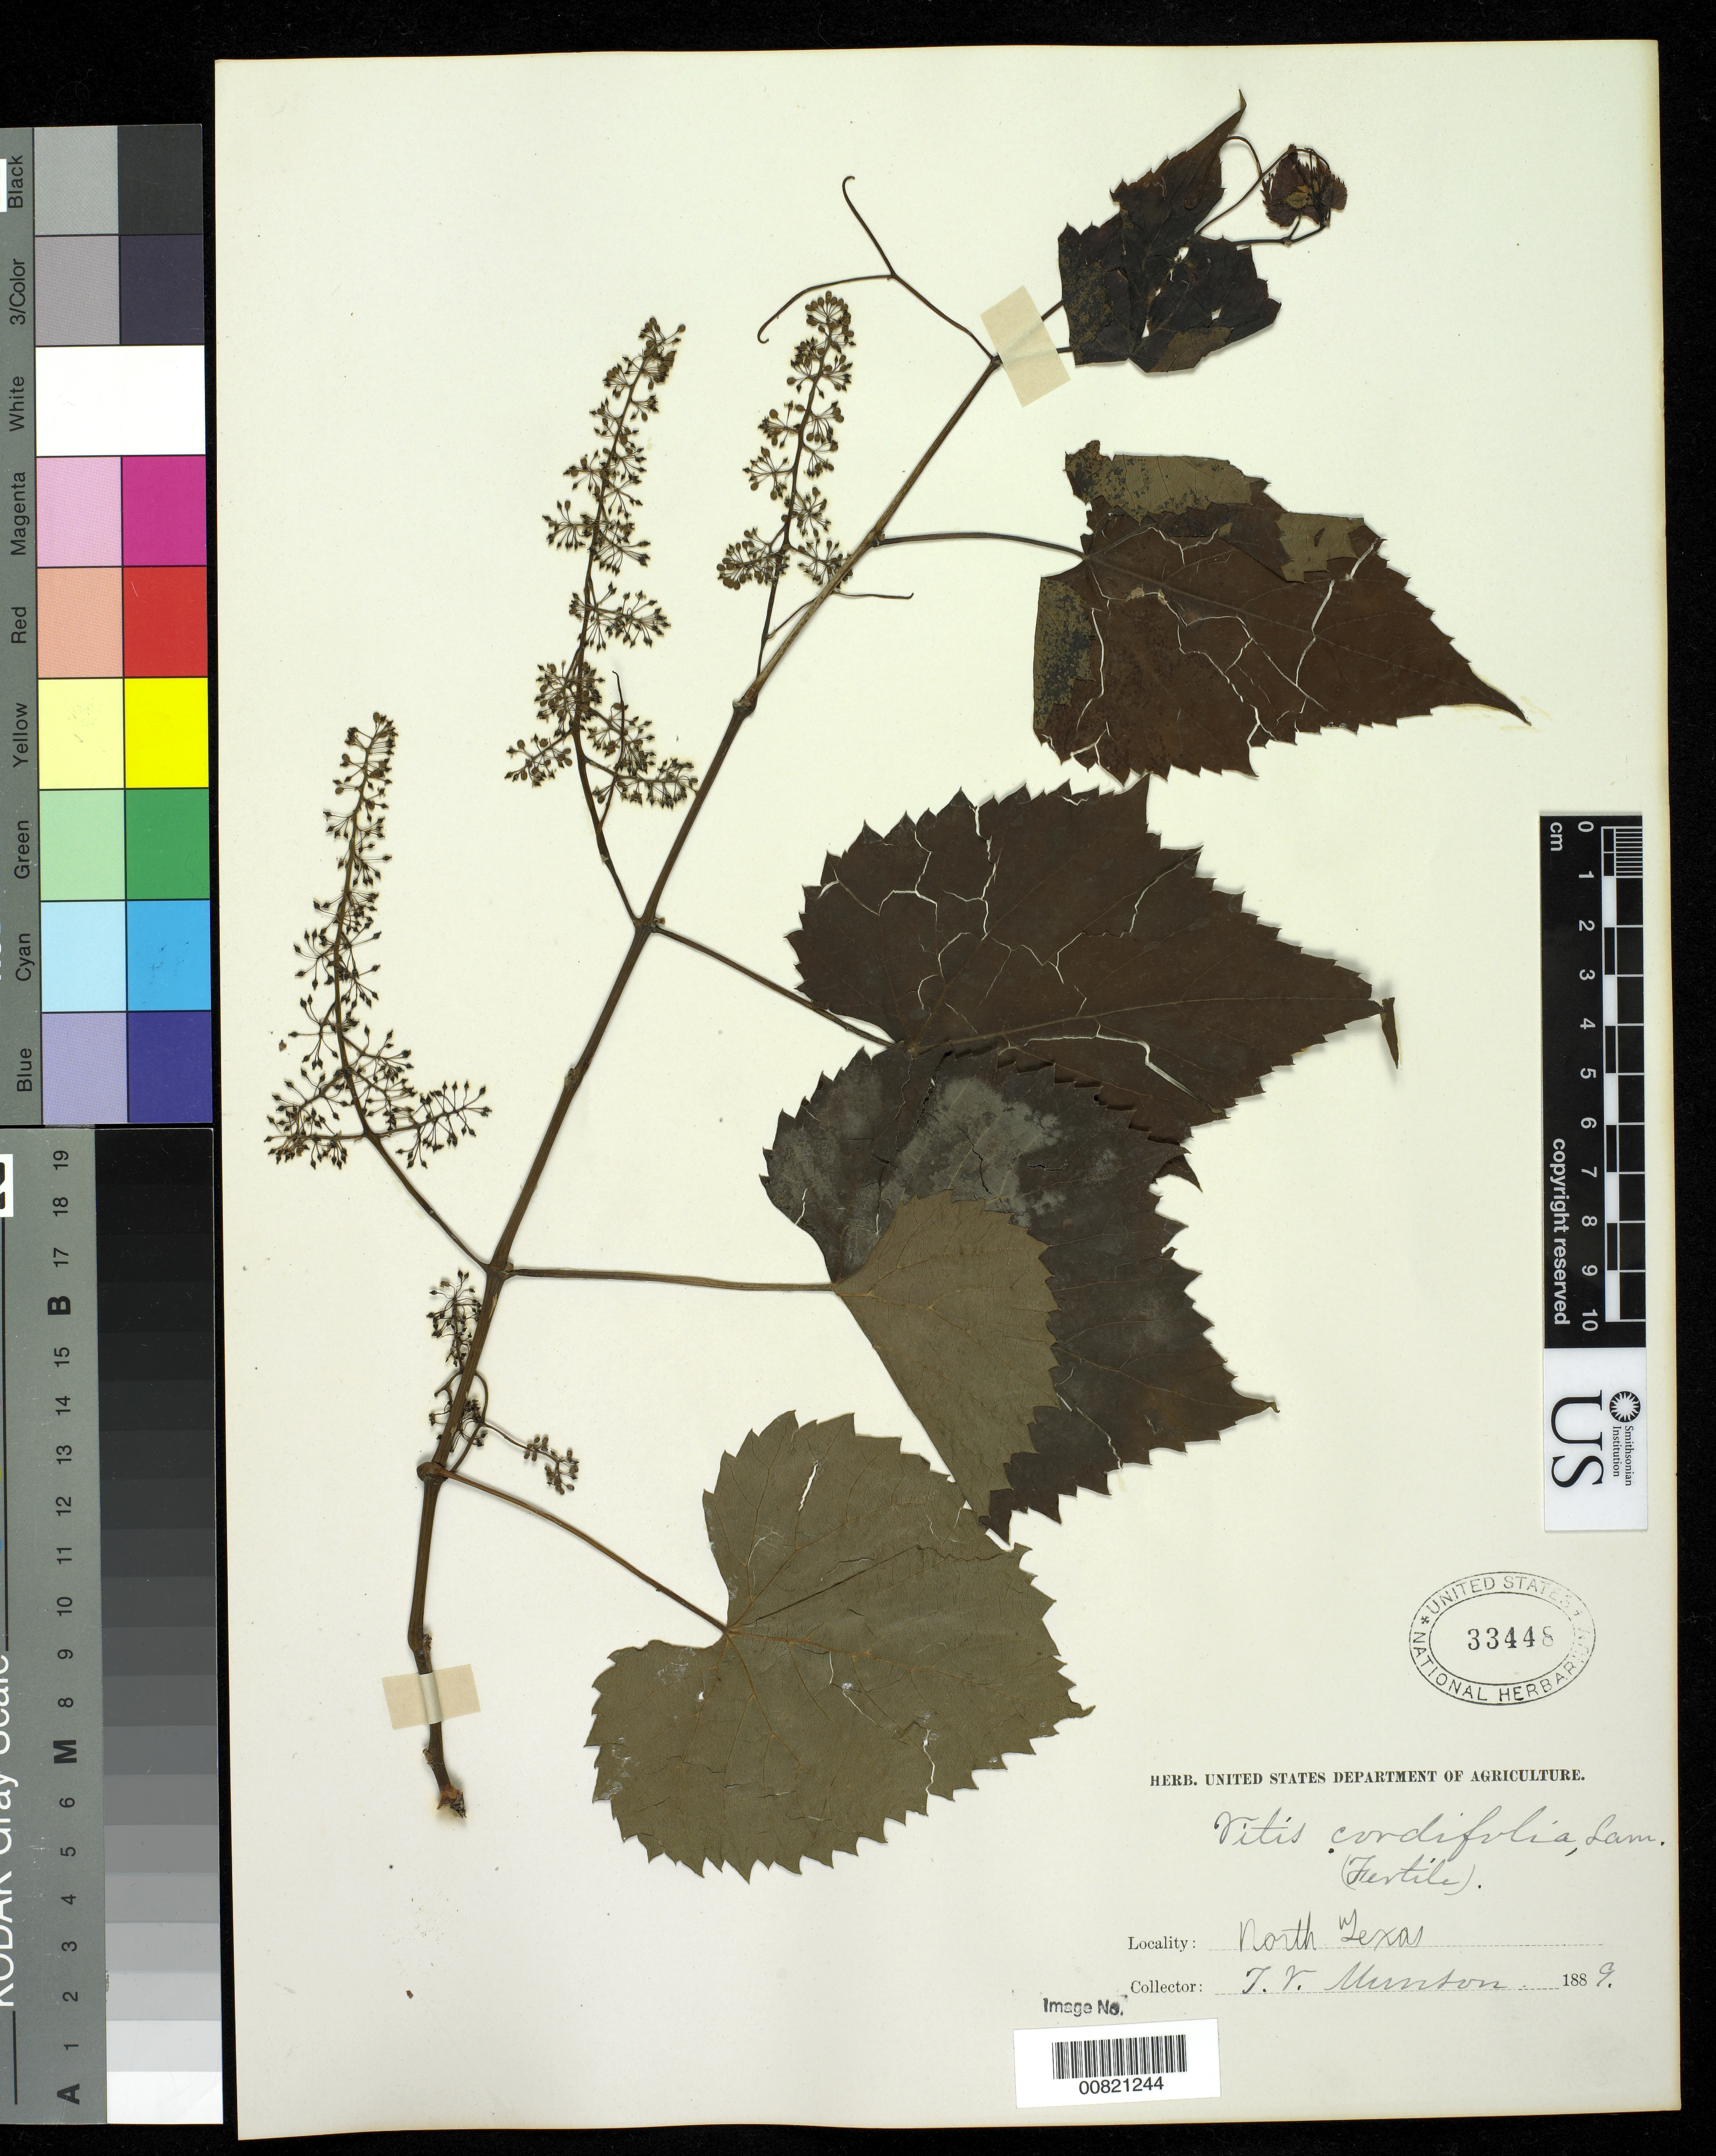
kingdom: Plantae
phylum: Tracheophyta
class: Magnoliopsida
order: Vitales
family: Vitaceae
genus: Vitis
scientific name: Vitis cordifolia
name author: Michx.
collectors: T. V. Munson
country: United States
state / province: Texas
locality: North Texas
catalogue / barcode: US 33448